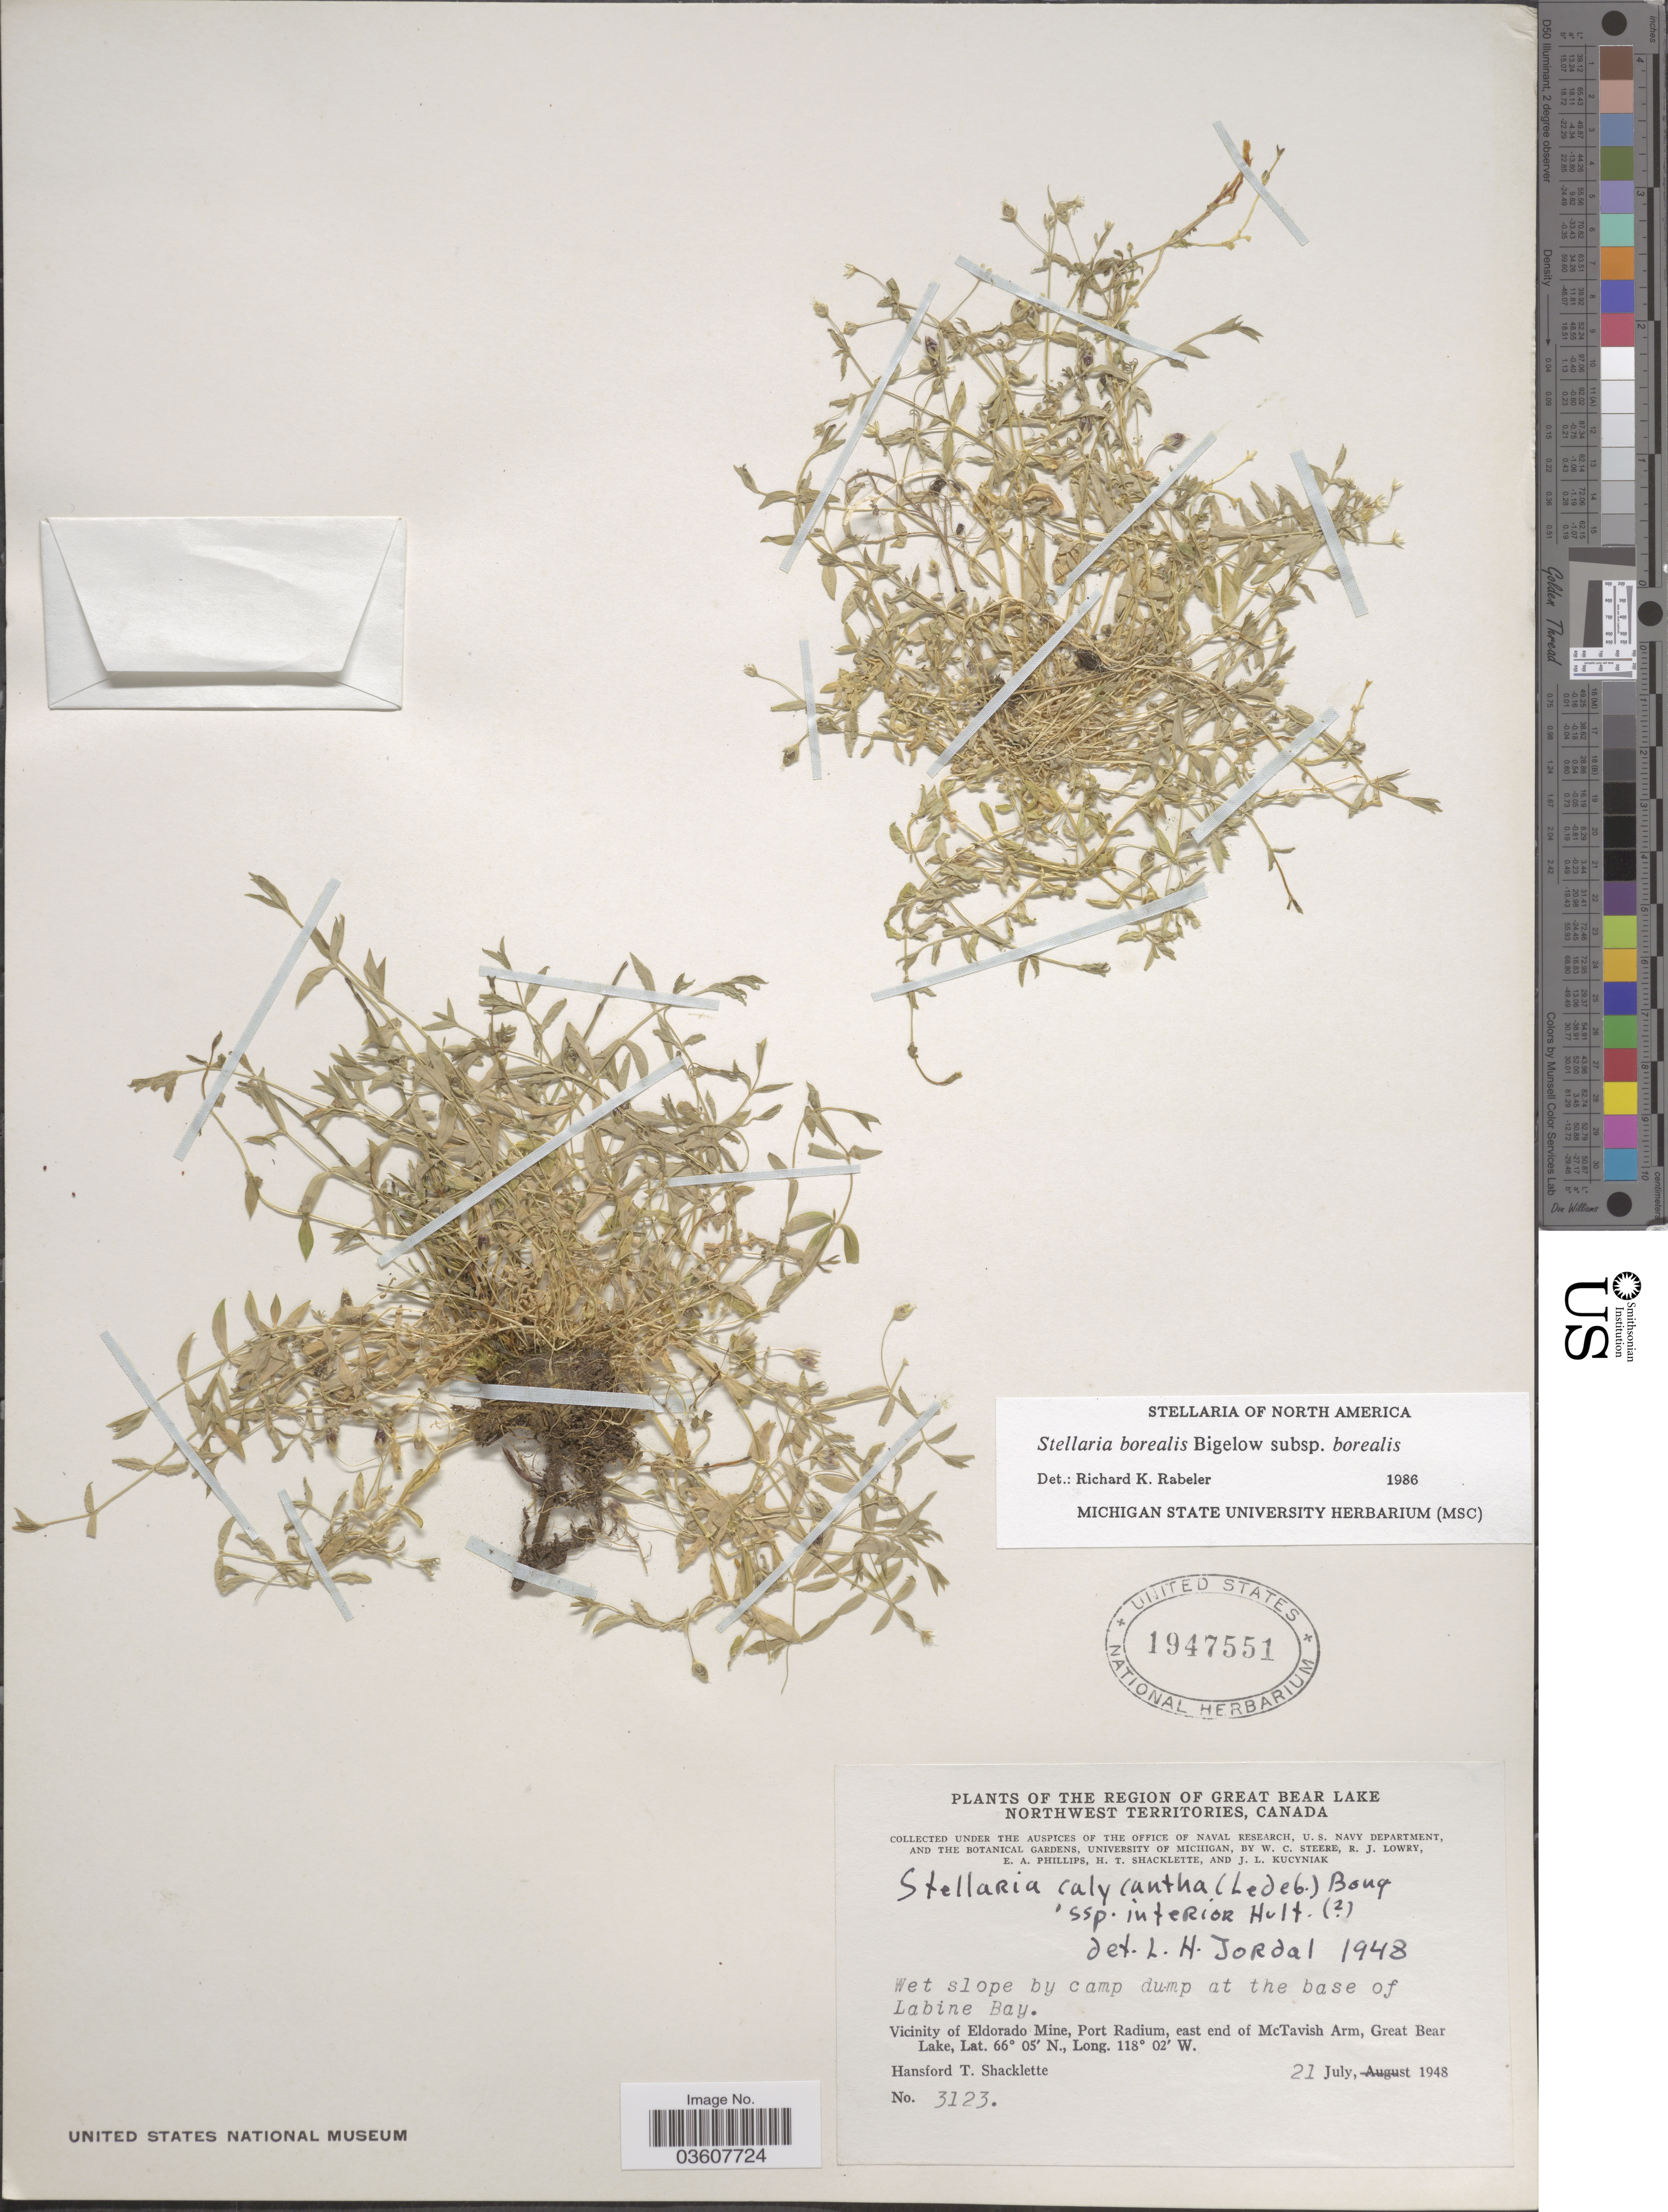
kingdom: Plantae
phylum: Tracheophyta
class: Magnoliopsida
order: Caryophyllales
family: Caryophyllaceae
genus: Stellaria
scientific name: Stellaria borealis subsp. borealis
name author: Bigelow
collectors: H. Shacklette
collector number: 3123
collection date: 1948-07-21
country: Canada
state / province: Northwest Territories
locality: The Region of Great Bear Lake Northwest Territories. Wet slope by camp dump t base of Labine Bay. Vicinity of Eldorado Mine, Port Radium, east end of McTavish Arm, Great Bear Lake.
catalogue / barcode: US 1947551